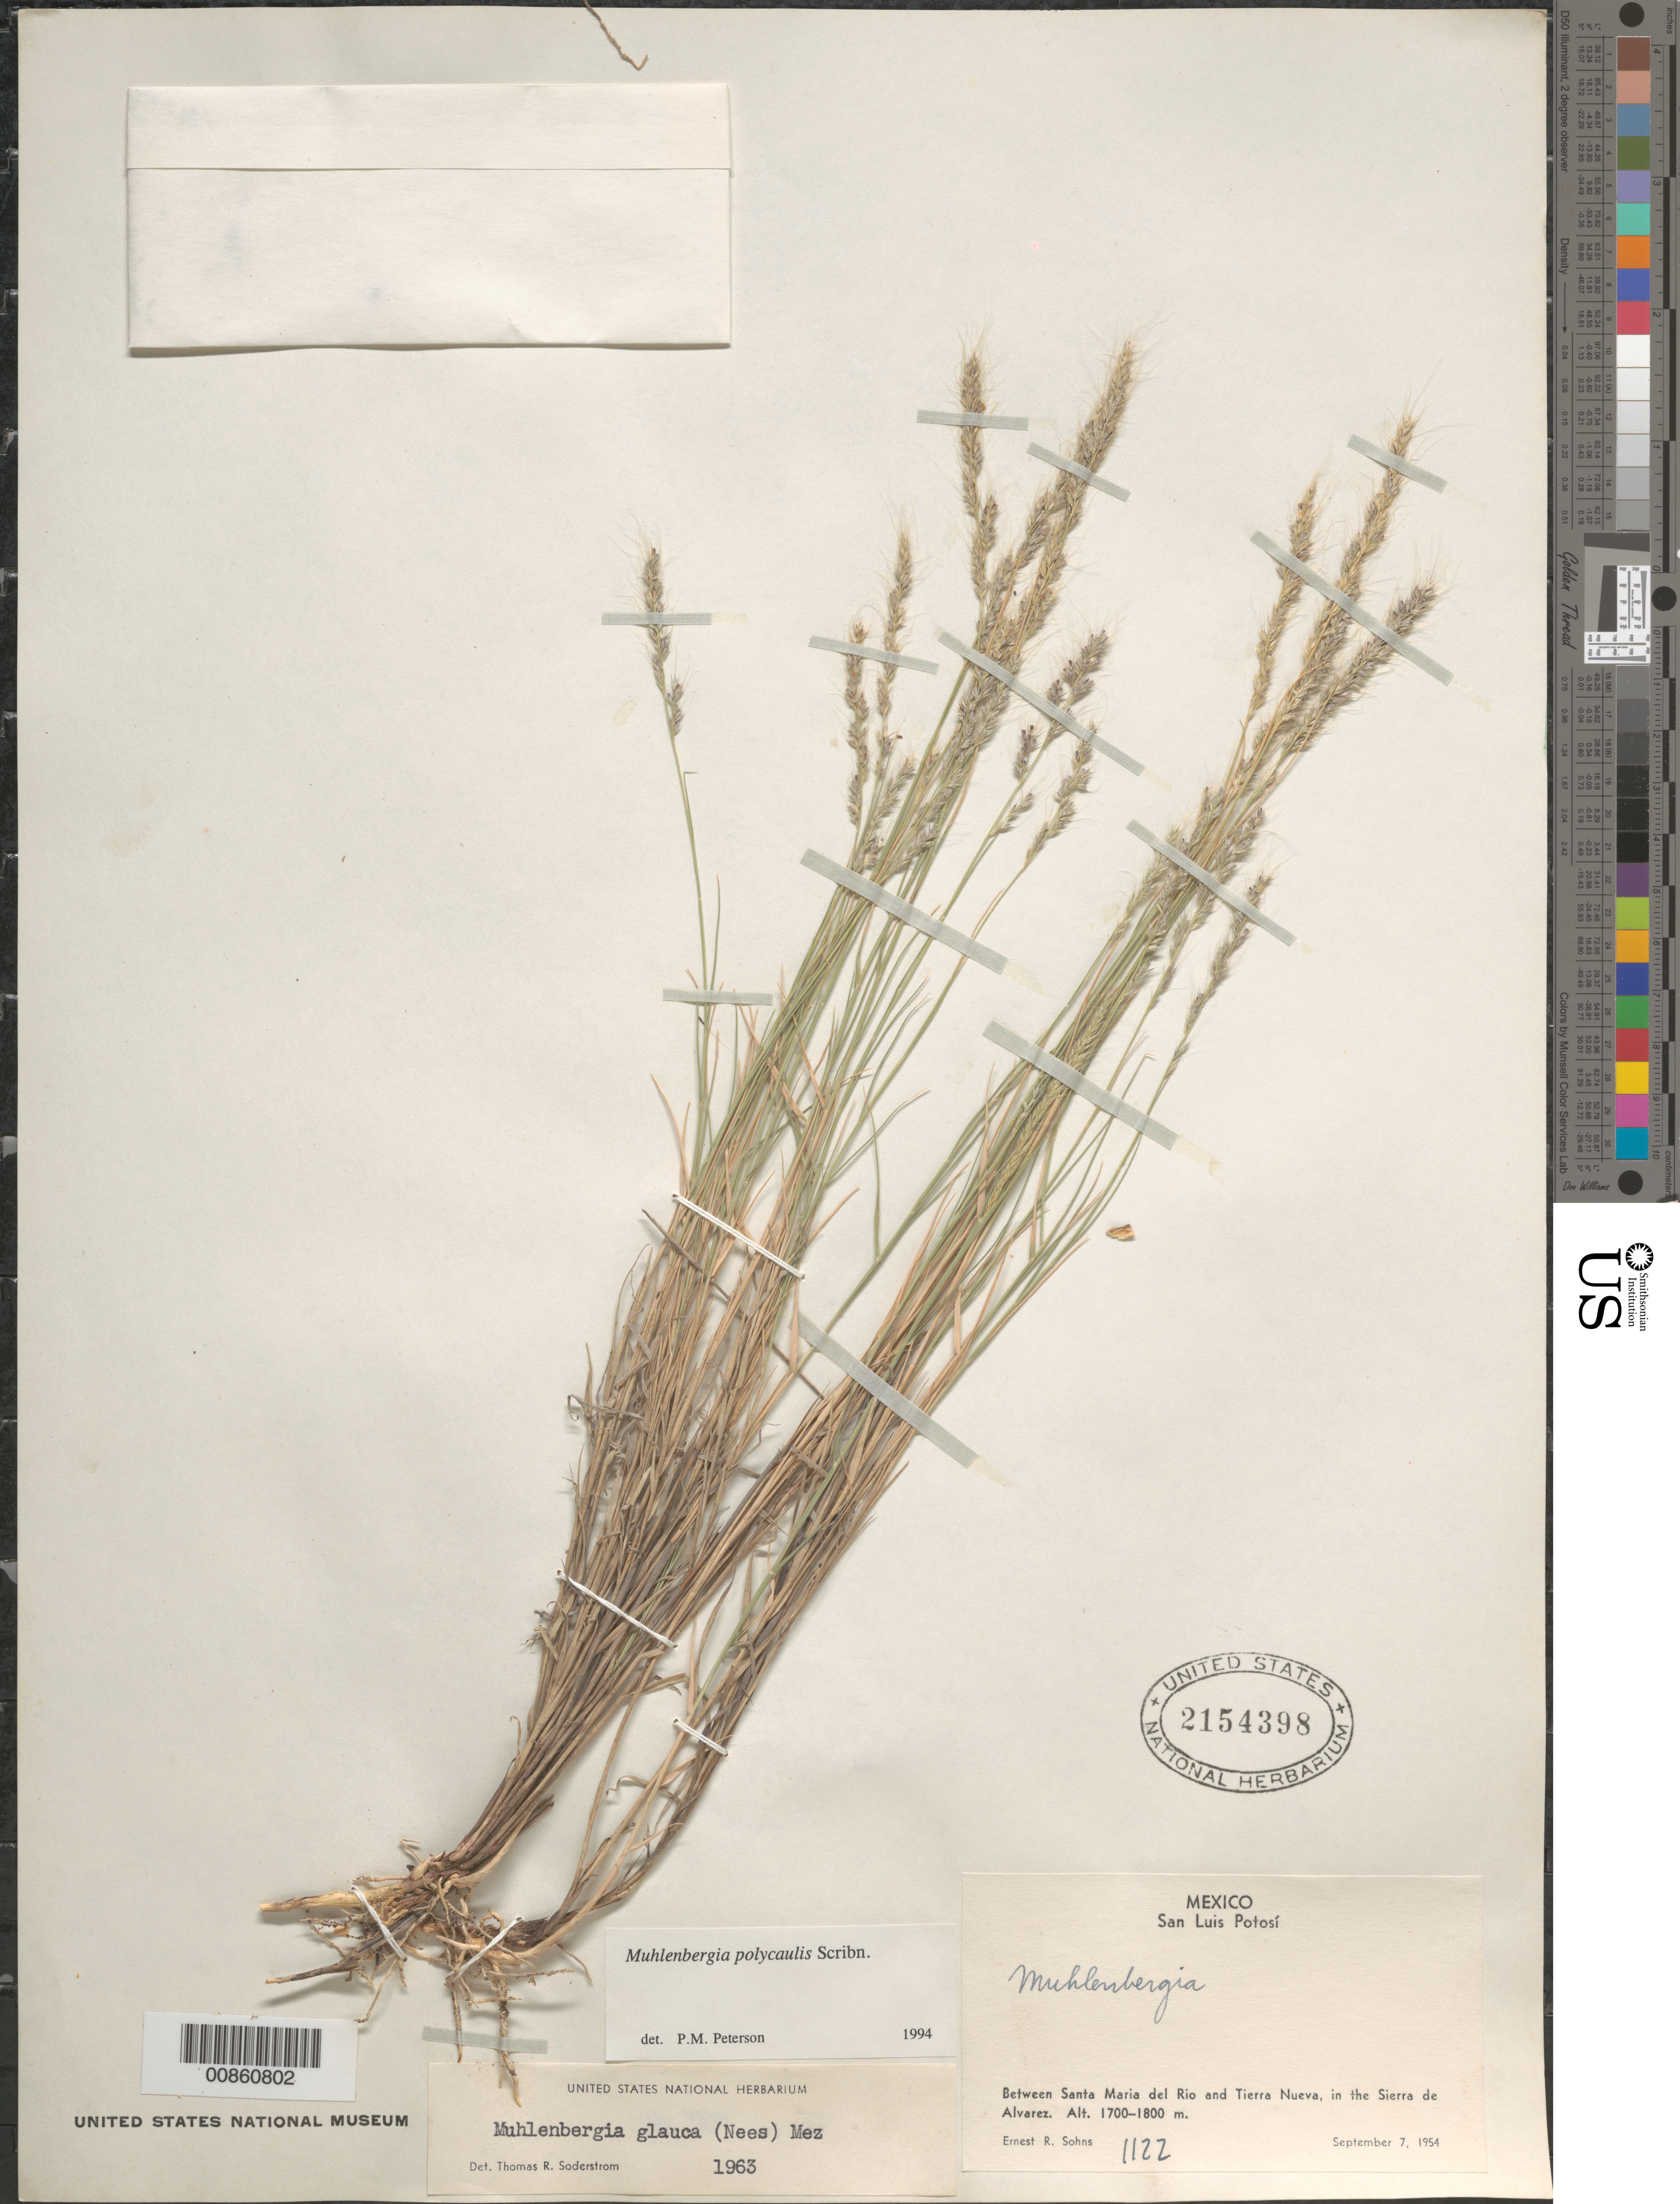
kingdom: Plantae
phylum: Tracheophyta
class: Liliopsida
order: Poales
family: Poaceae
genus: Muhlenbergia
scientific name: Muhlenbergia polycaulis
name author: Scribn.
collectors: E. R. Sohns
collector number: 112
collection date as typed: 07 Sep 1954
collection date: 1954-09-07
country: Mexico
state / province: San Luis Potosí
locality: Between Santa Maria del Rio and Tierra Nueva, S.L.P.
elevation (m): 1700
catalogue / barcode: US 2154398